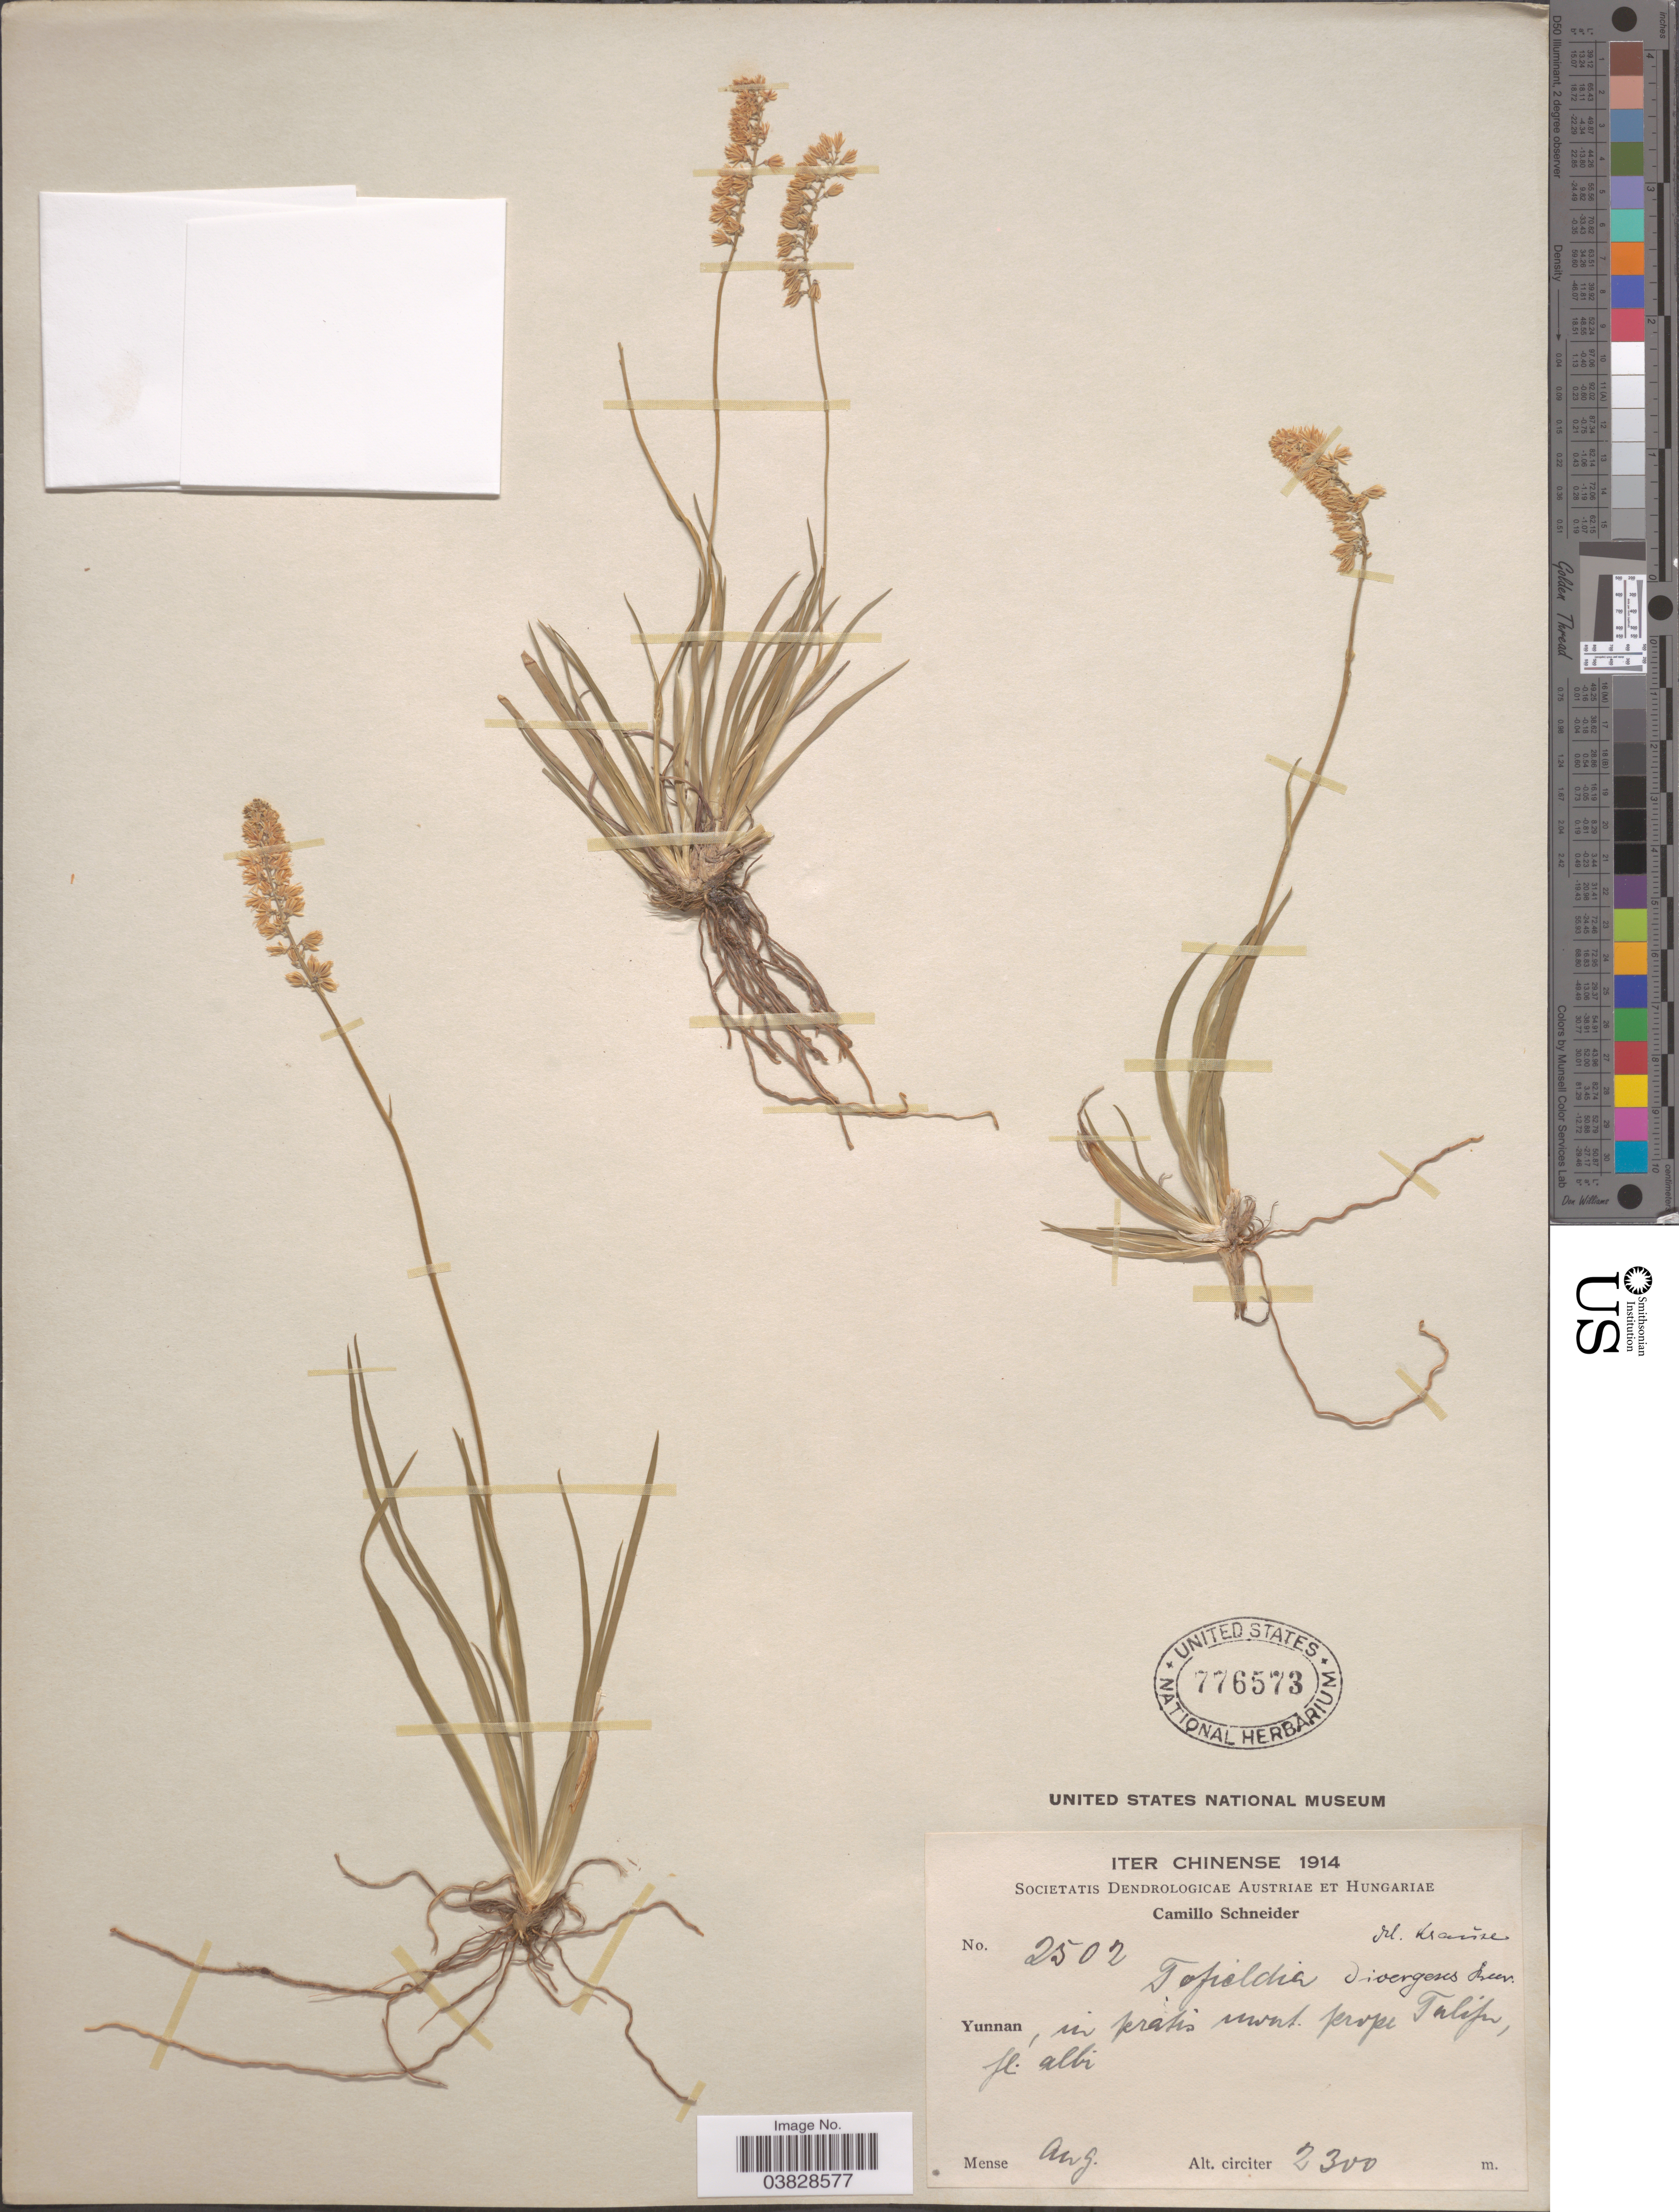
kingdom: Plantae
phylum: Tracheophyta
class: Liliopsida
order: Alismatales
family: Tofieldiaceae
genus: Tofieldia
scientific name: Tofieldia divergens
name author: Bureau & Franch.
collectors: C. K. Schneider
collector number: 2502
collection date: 1914-08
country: China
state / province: Yunnan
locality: Iter Chinense. In pratis unwart [interpreted] prope Talifu.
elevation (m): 2300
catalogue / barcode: US 776573